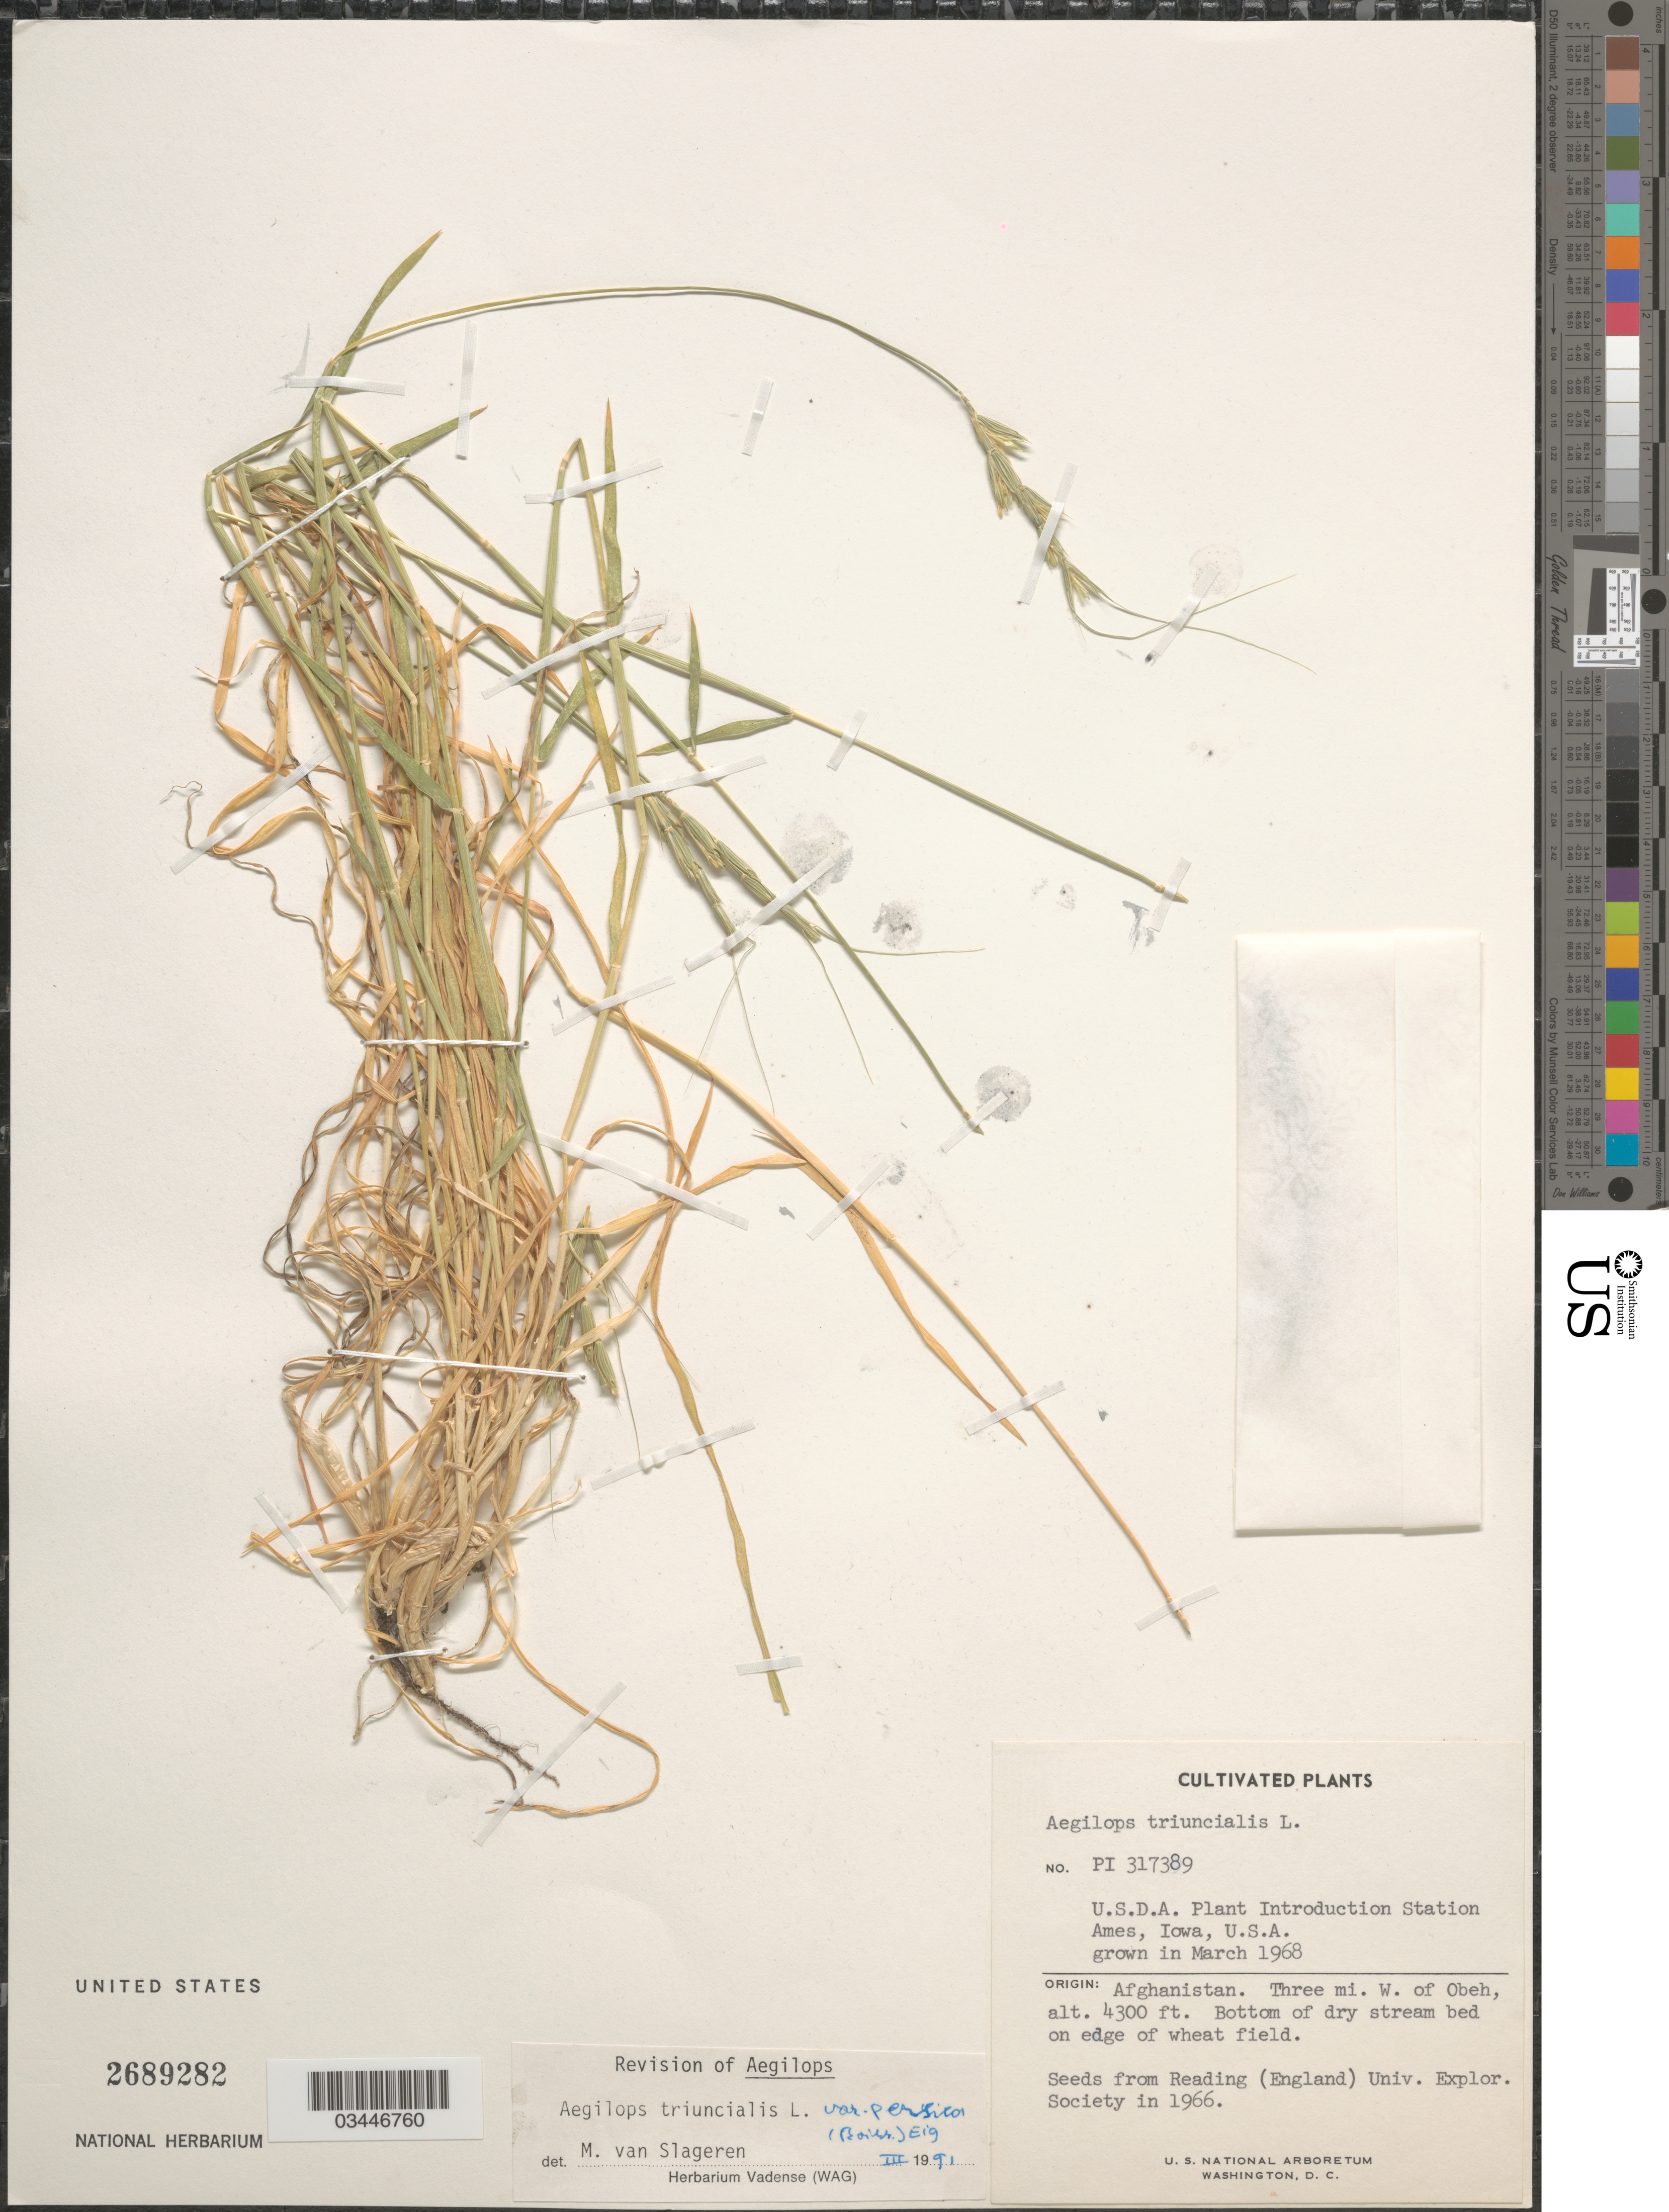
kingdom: Plantae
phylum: Tracheophyta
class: Liliopsida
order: Poales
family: Poaceae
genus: Aegilops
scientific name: Aegilops triuncialis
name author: L.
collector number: PI317389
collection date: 1968-03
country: United States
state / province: Iowa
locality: U.S.D.A. Plant Introduction Station Ames.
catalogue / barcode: US 2689282